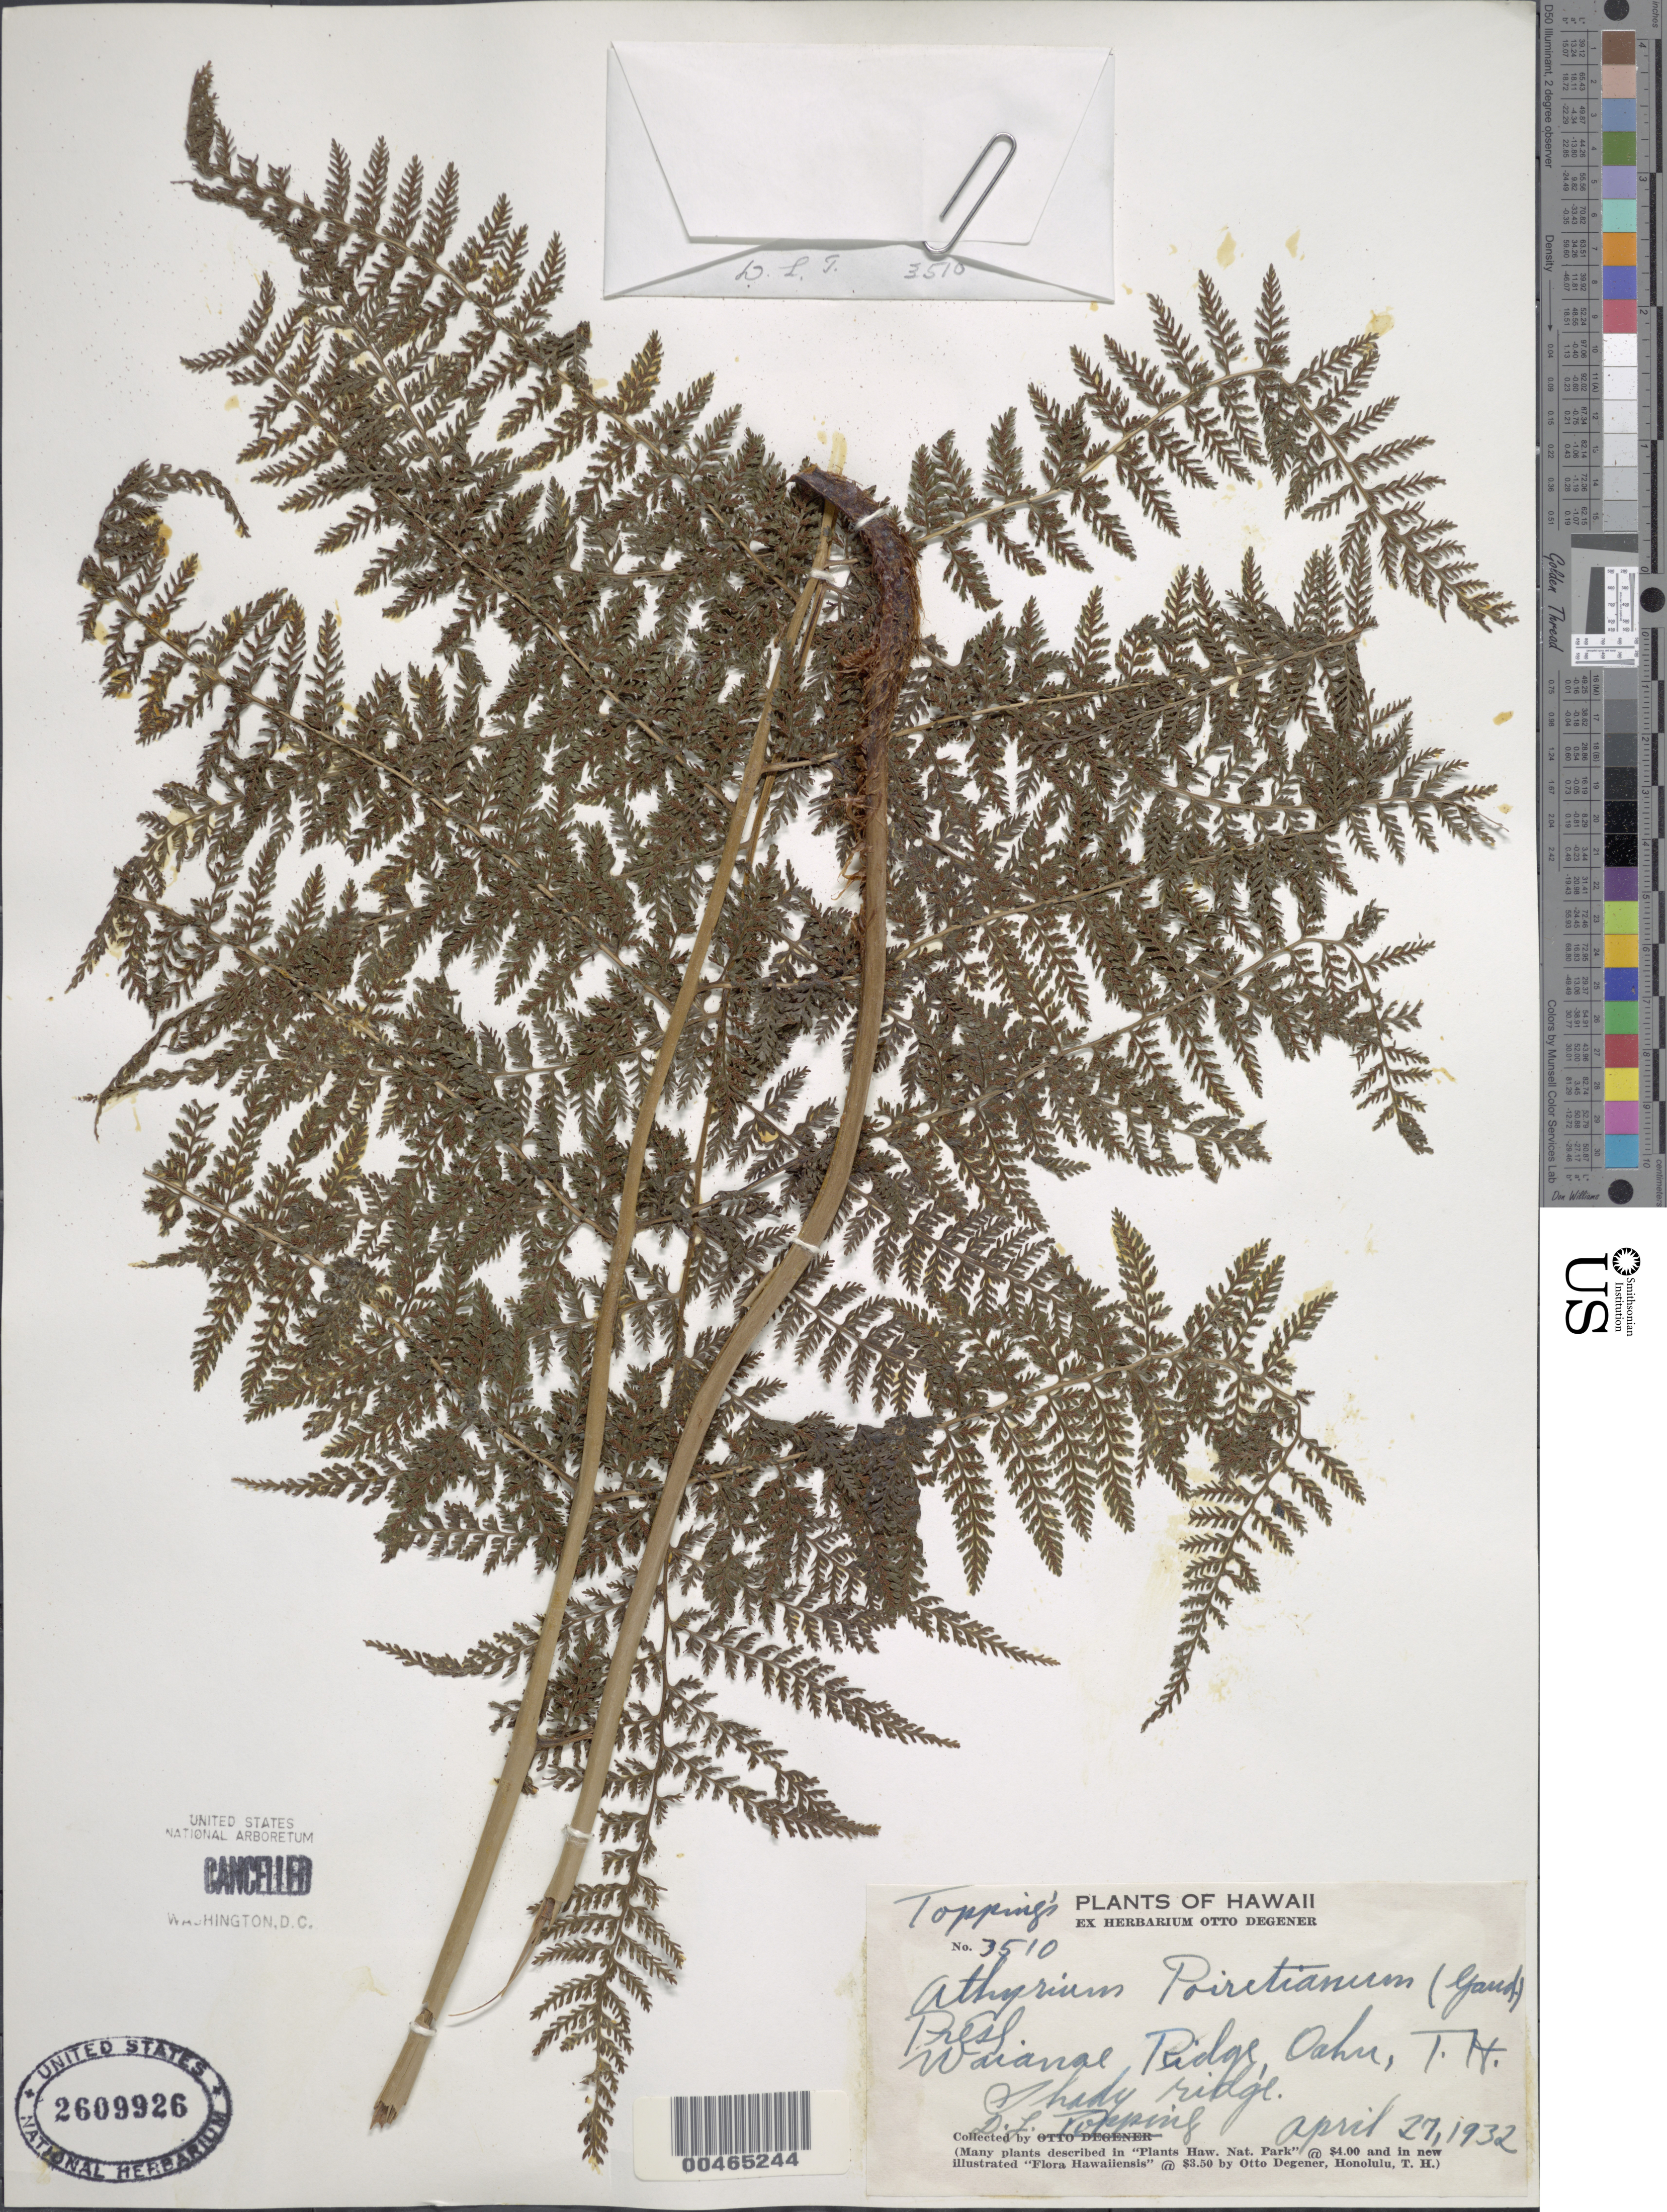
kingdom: Plantae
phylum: Tracheophyta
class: Polypodiopsida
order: Polypodiales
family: Athyriaceae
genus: Athyrium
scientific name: Athyrium microphyllum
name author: (Sm.) Alston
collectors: D. L. Topping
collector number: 3510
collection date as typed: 27 Apr 1932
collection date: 1932-04-27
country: United States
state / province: Hawaii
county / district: Honolulu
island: Oahu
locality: Waianae Ridge, Oahu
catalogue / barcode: US 2609926